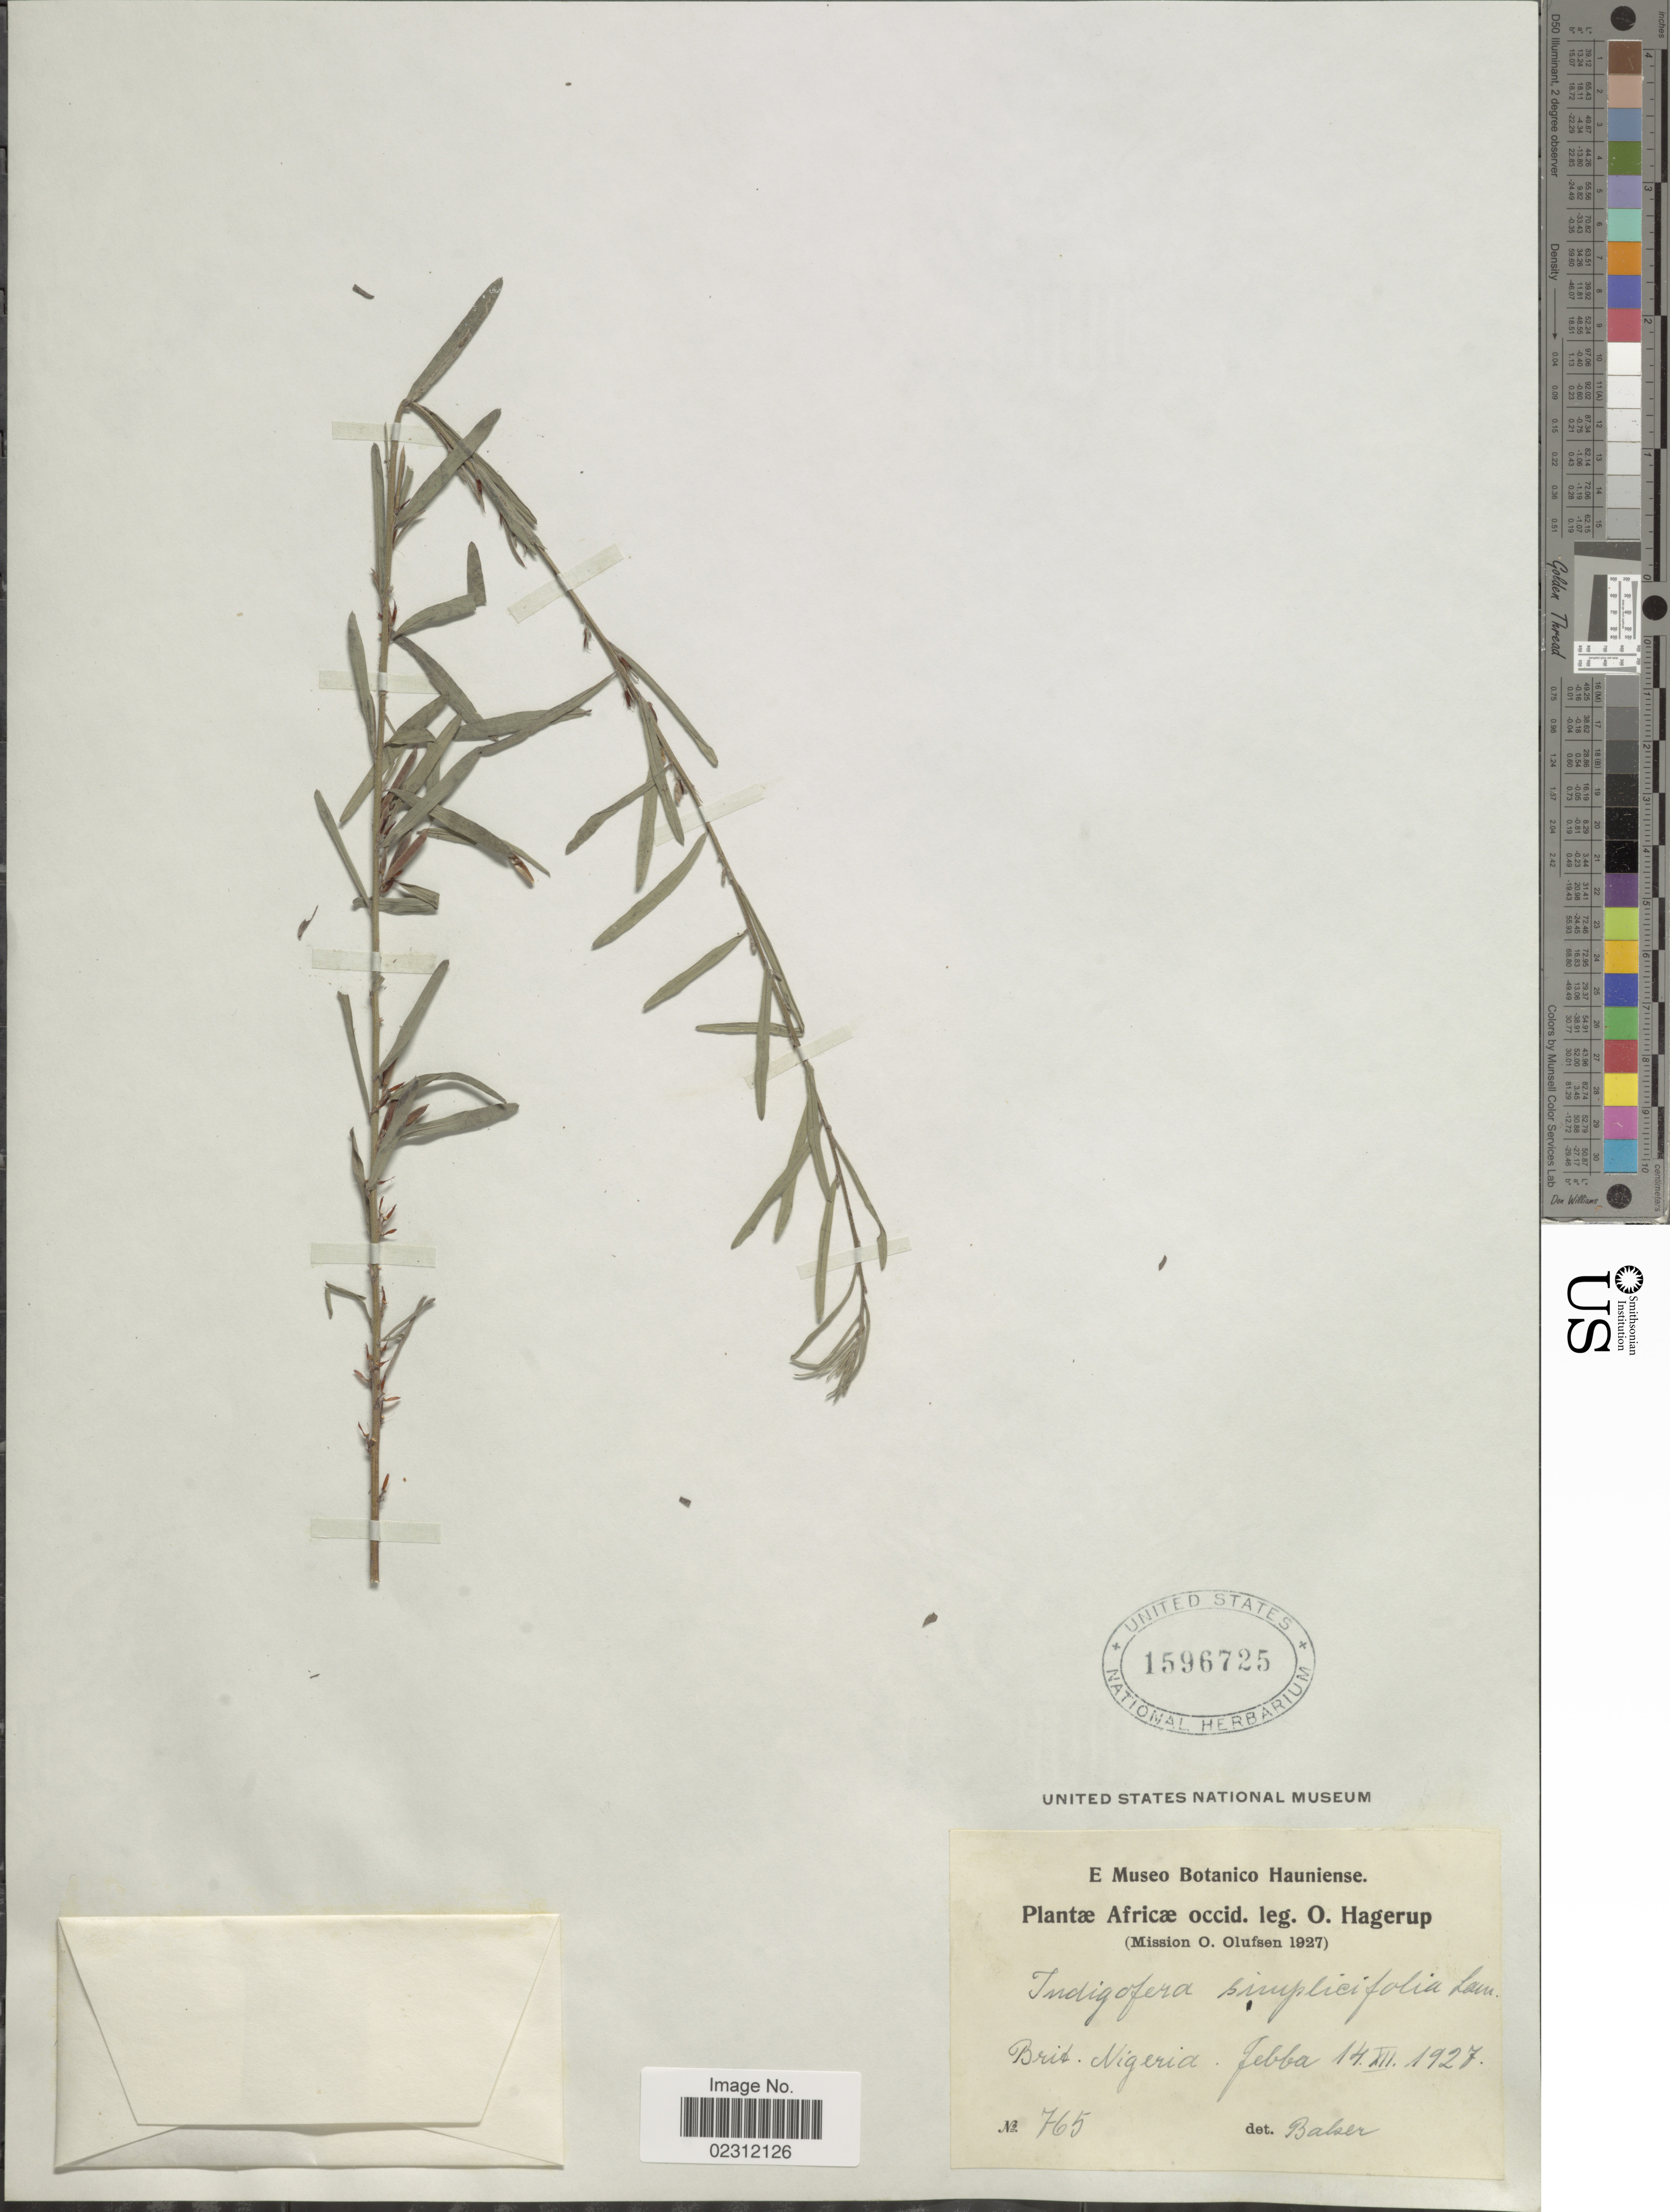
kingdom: Plantae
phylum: Tracheophyta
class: Magnoliopsida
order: Fabales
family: Fabaceae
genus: Indigofera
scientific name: Indigofera simplicifolia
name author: Lam.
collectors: O. Hagerup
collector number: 765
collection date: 1927-12-14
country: Nigeria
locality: Africae occid., Brit. Nigeria, Jebba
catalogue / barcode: US 1596725